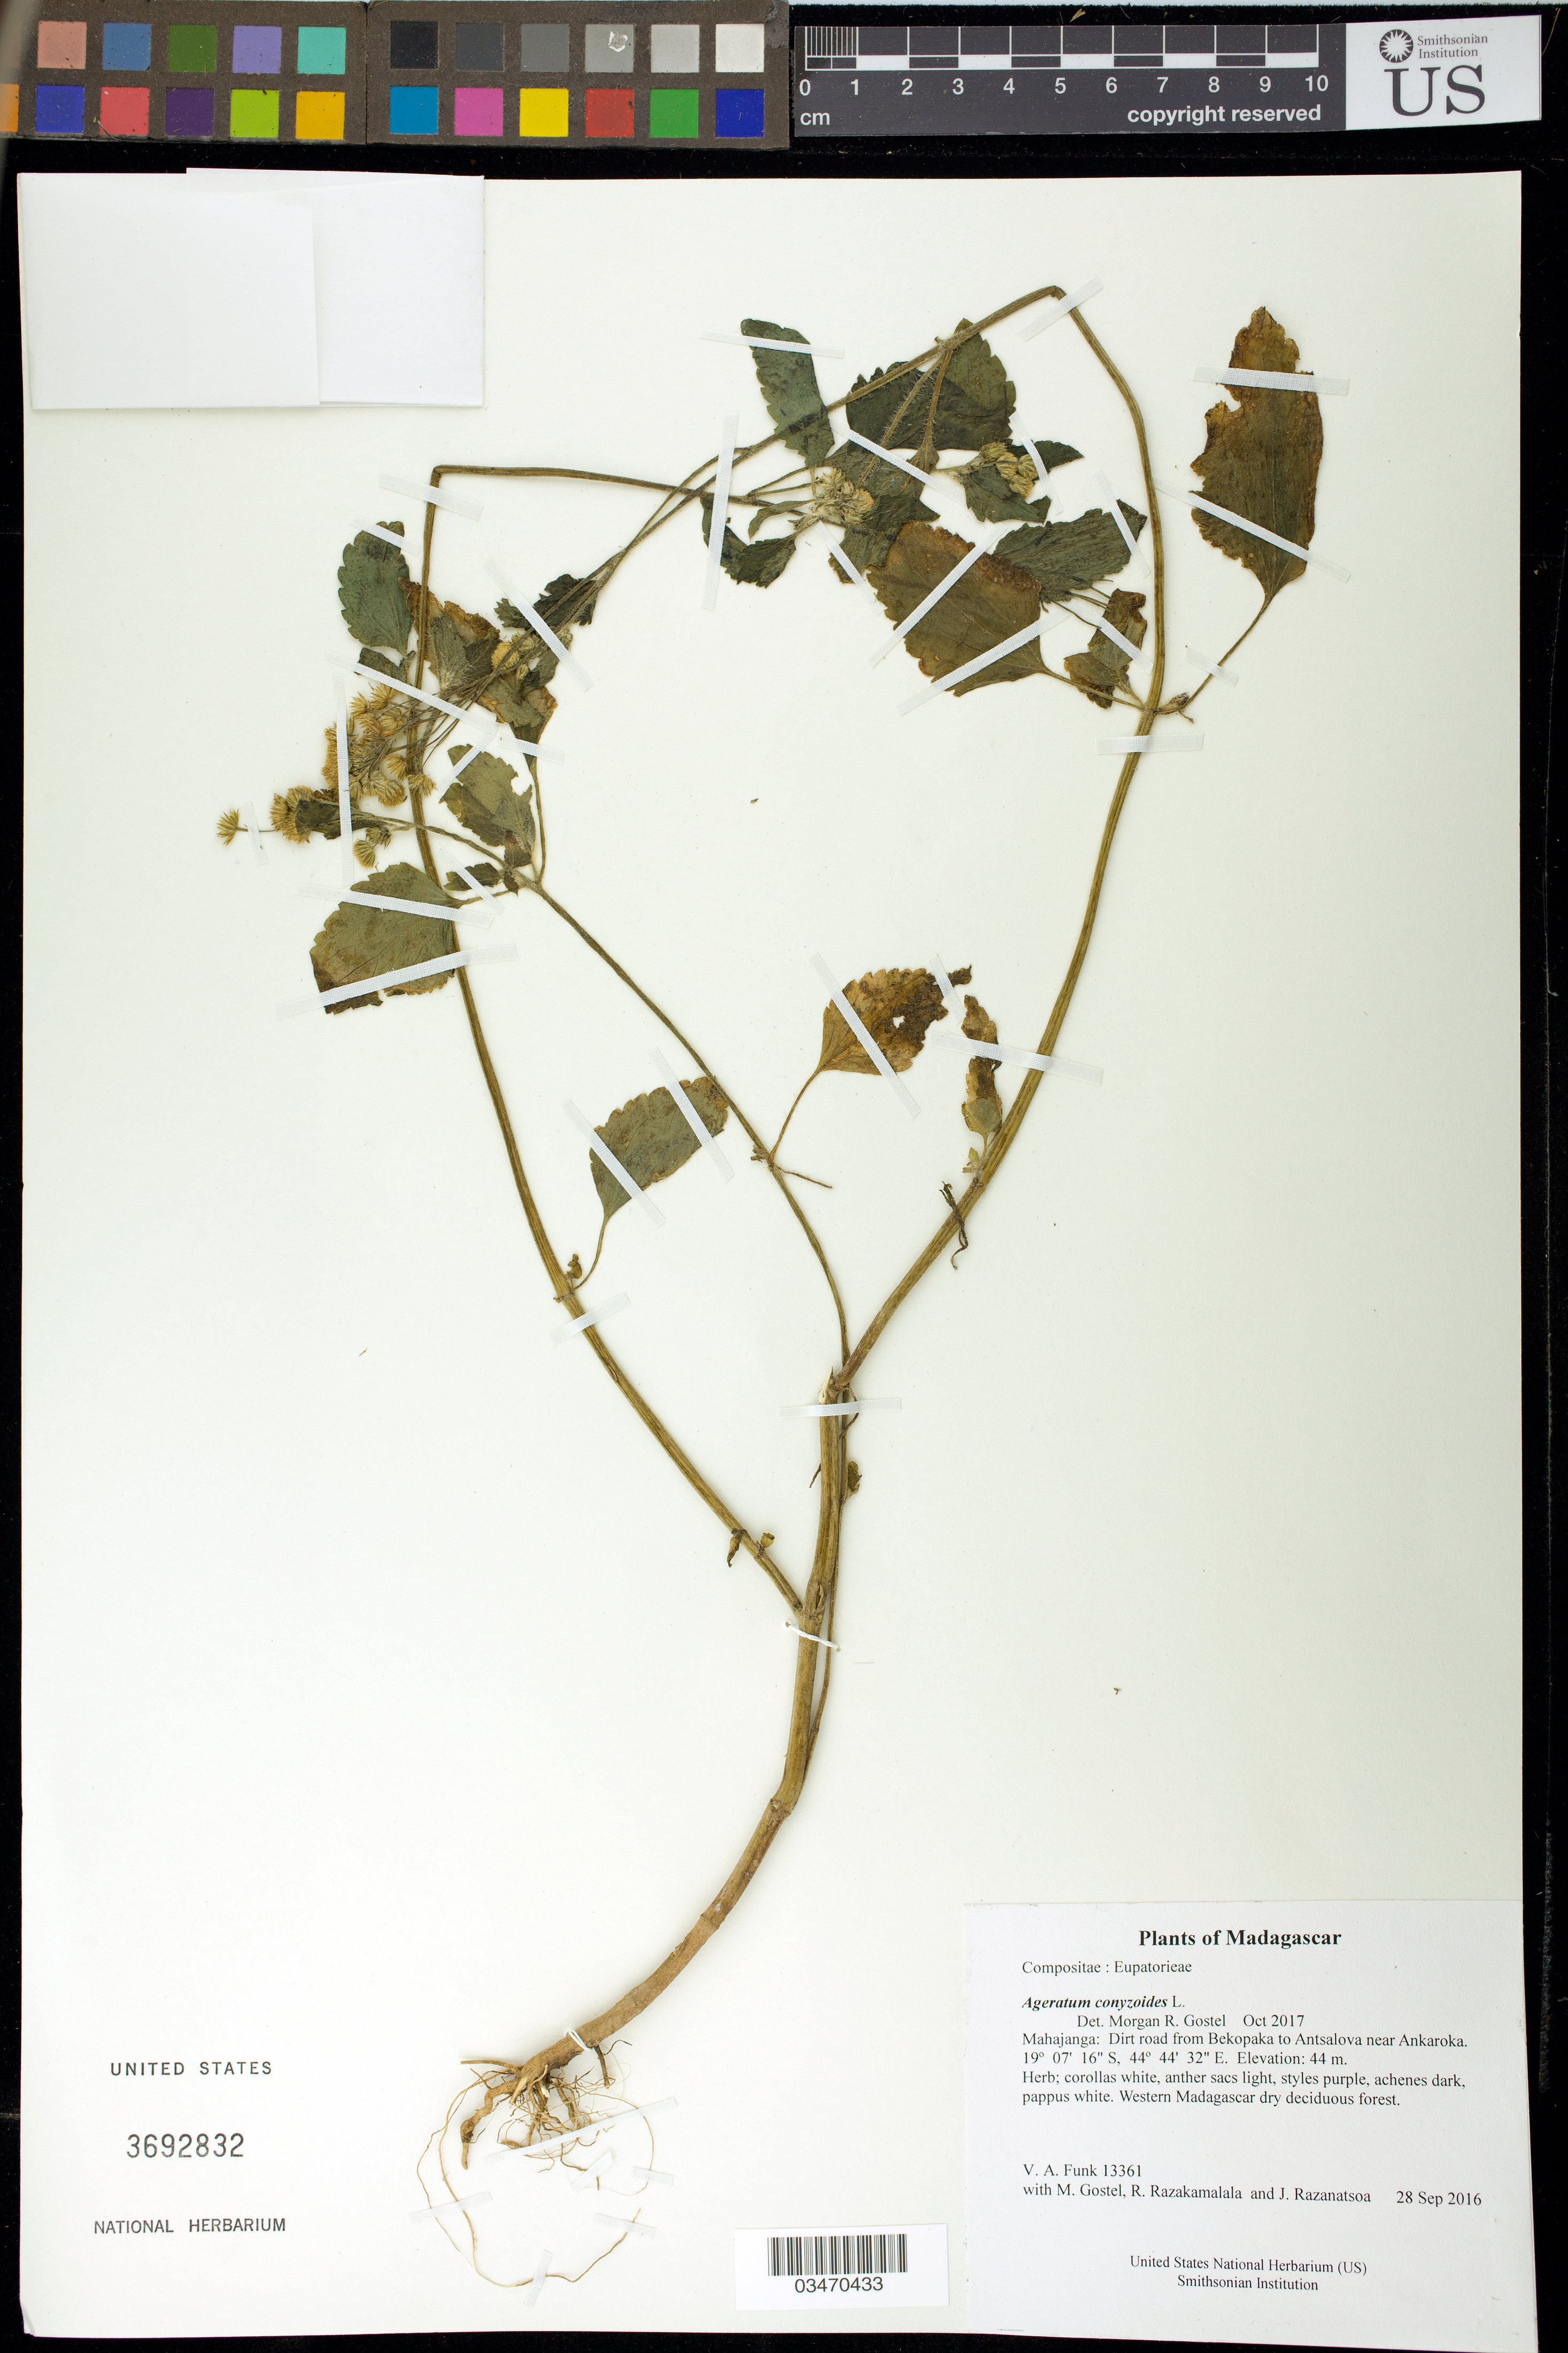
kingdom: Plantae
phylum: Tracheophyta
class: Magnoliopsida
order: Asterales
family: Asteraceae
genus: Ageratum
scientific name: Ageratum conyzoides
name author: L.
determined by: Gostel, M. R.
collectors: M. R. Gostel, R. Razakamalala & J. Razanatsoa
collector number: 13361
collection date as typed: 28 Sep 2016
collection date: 2016-09-28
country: Madagascar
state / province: Melaky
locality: Dirt road from Bekopaka to Antsalova near Ankaroka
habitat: Western Madagascar dry deciduous forest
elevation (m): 44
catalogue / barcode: US 3692832